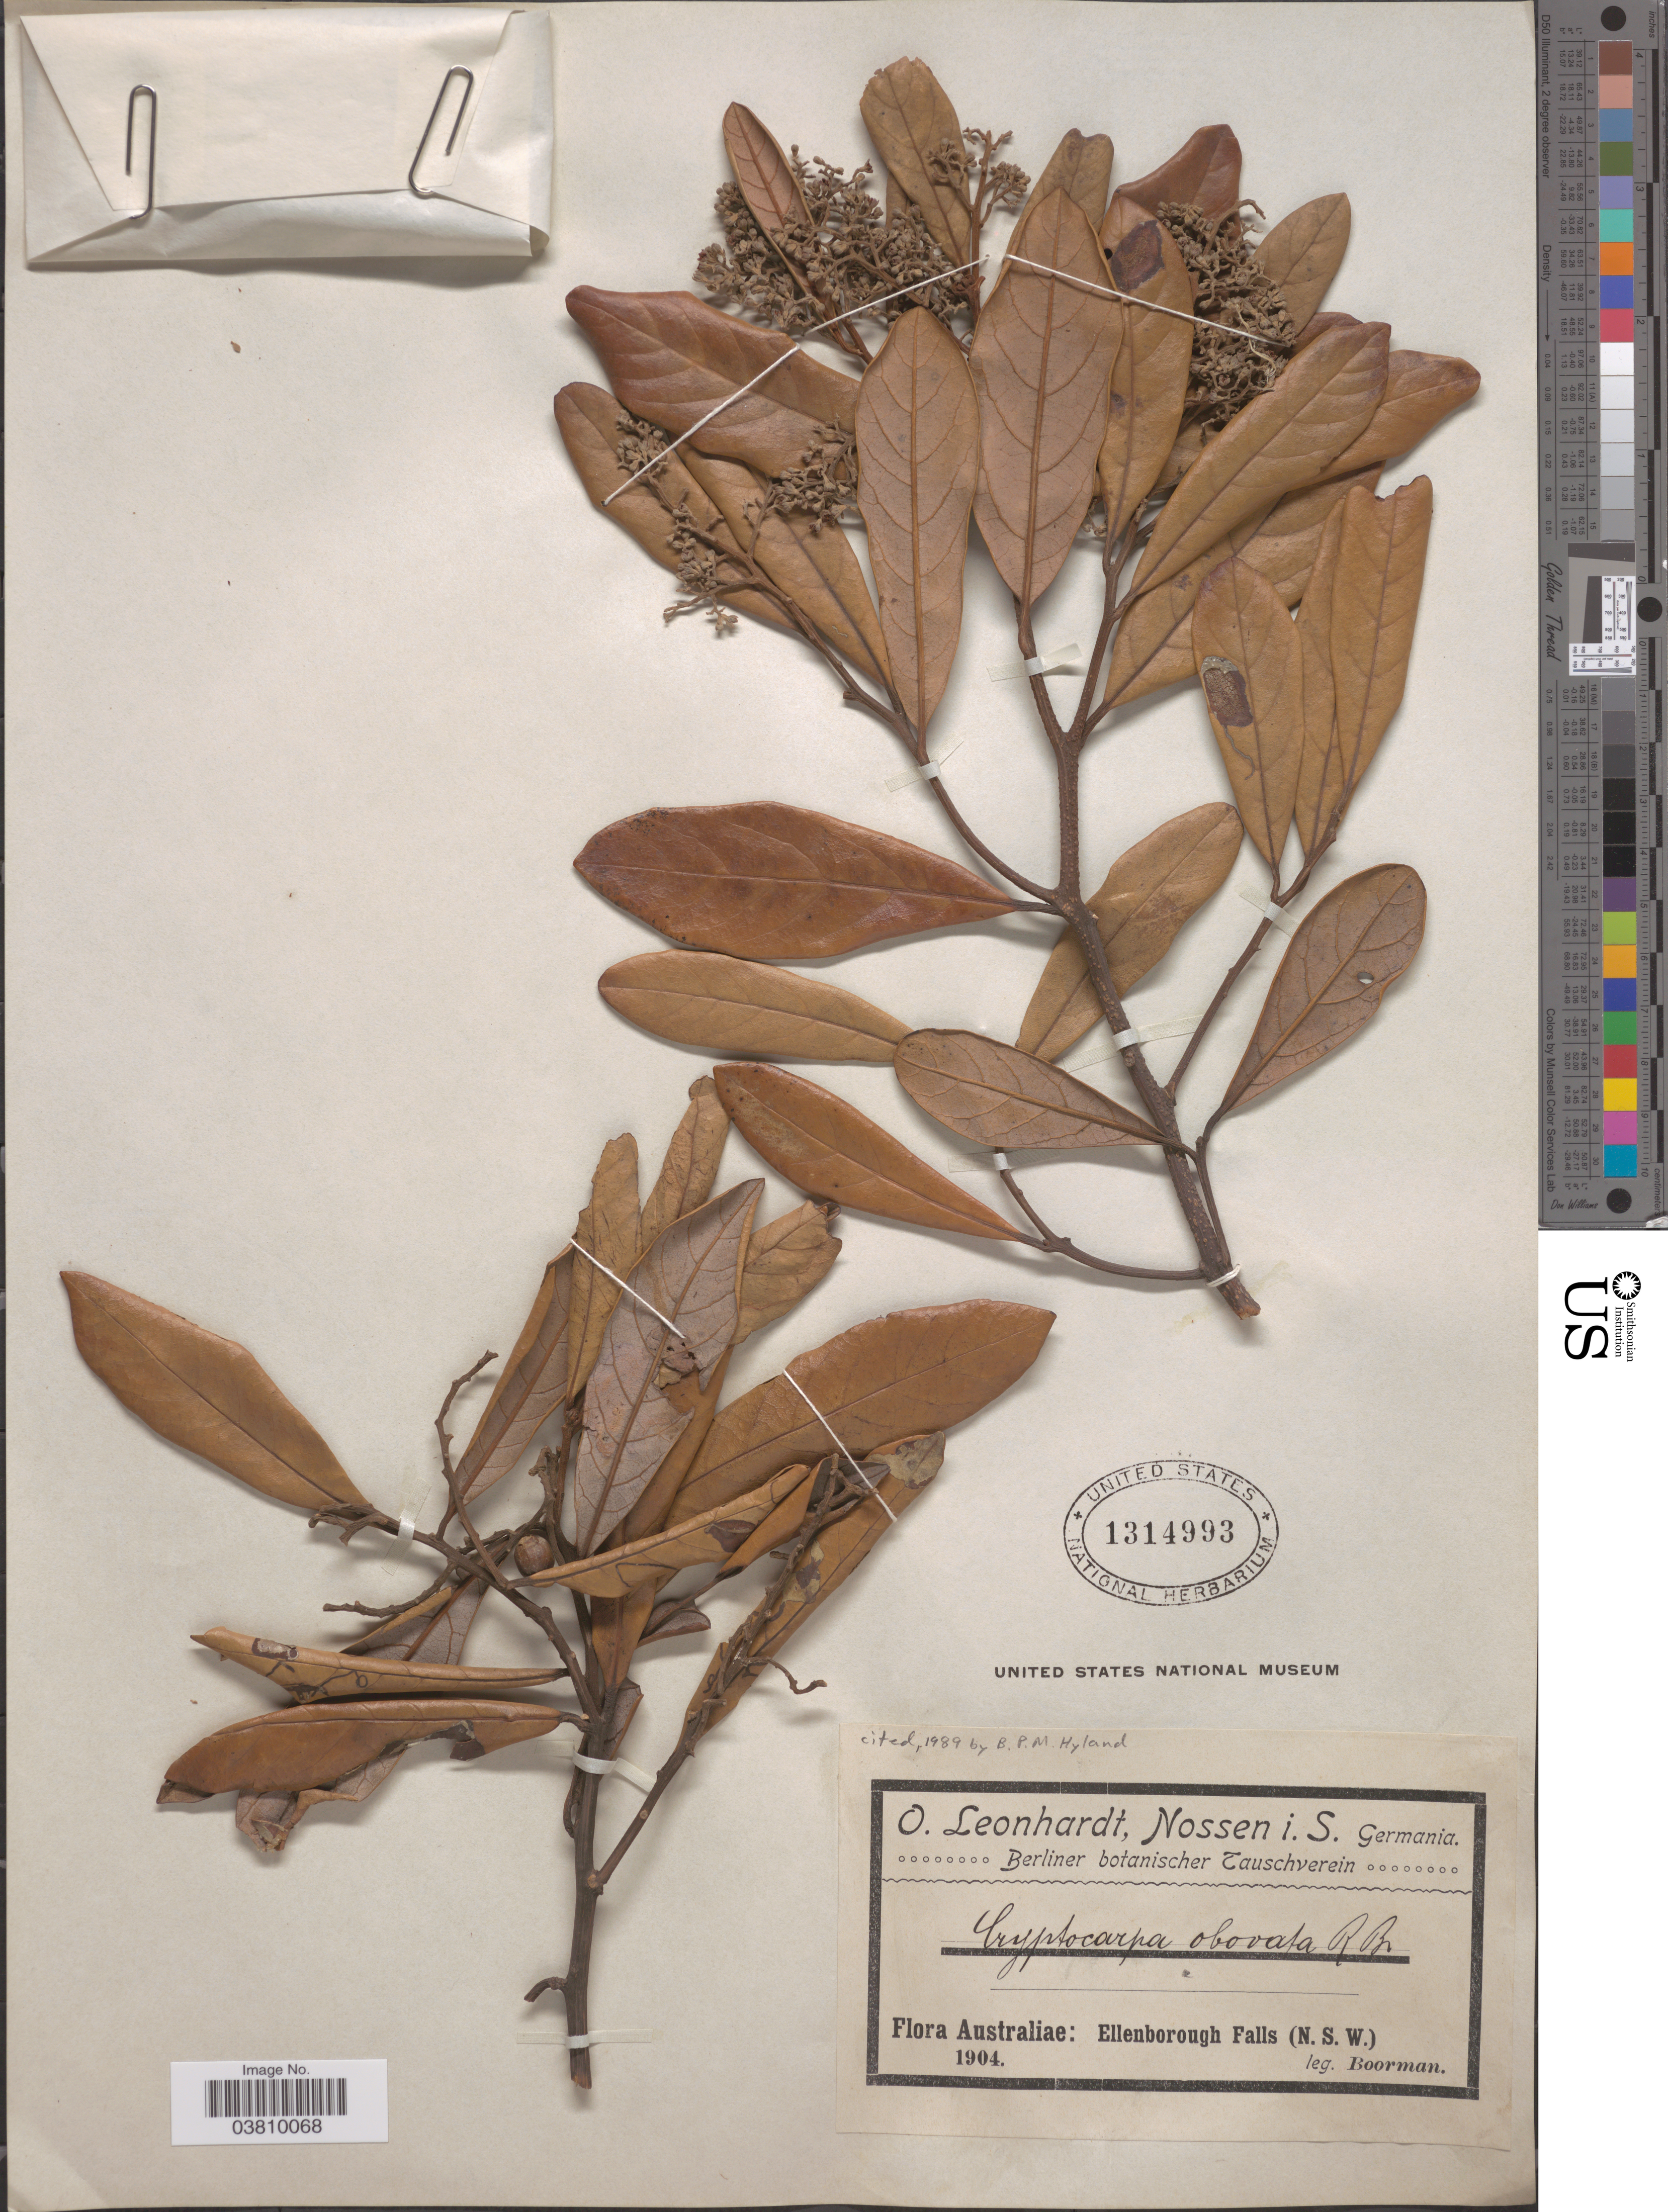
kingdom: Plantae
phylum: Tracheophyta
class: Magnoliopsida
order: Laurales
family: Lauraceae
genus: Cryptocarya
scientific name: Cryptocarya obovata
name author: R. Br.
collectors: -. Boorman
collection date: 1904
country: Australia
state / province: New South Wales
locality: Ellenborough Falls.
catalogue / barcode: US 1314993